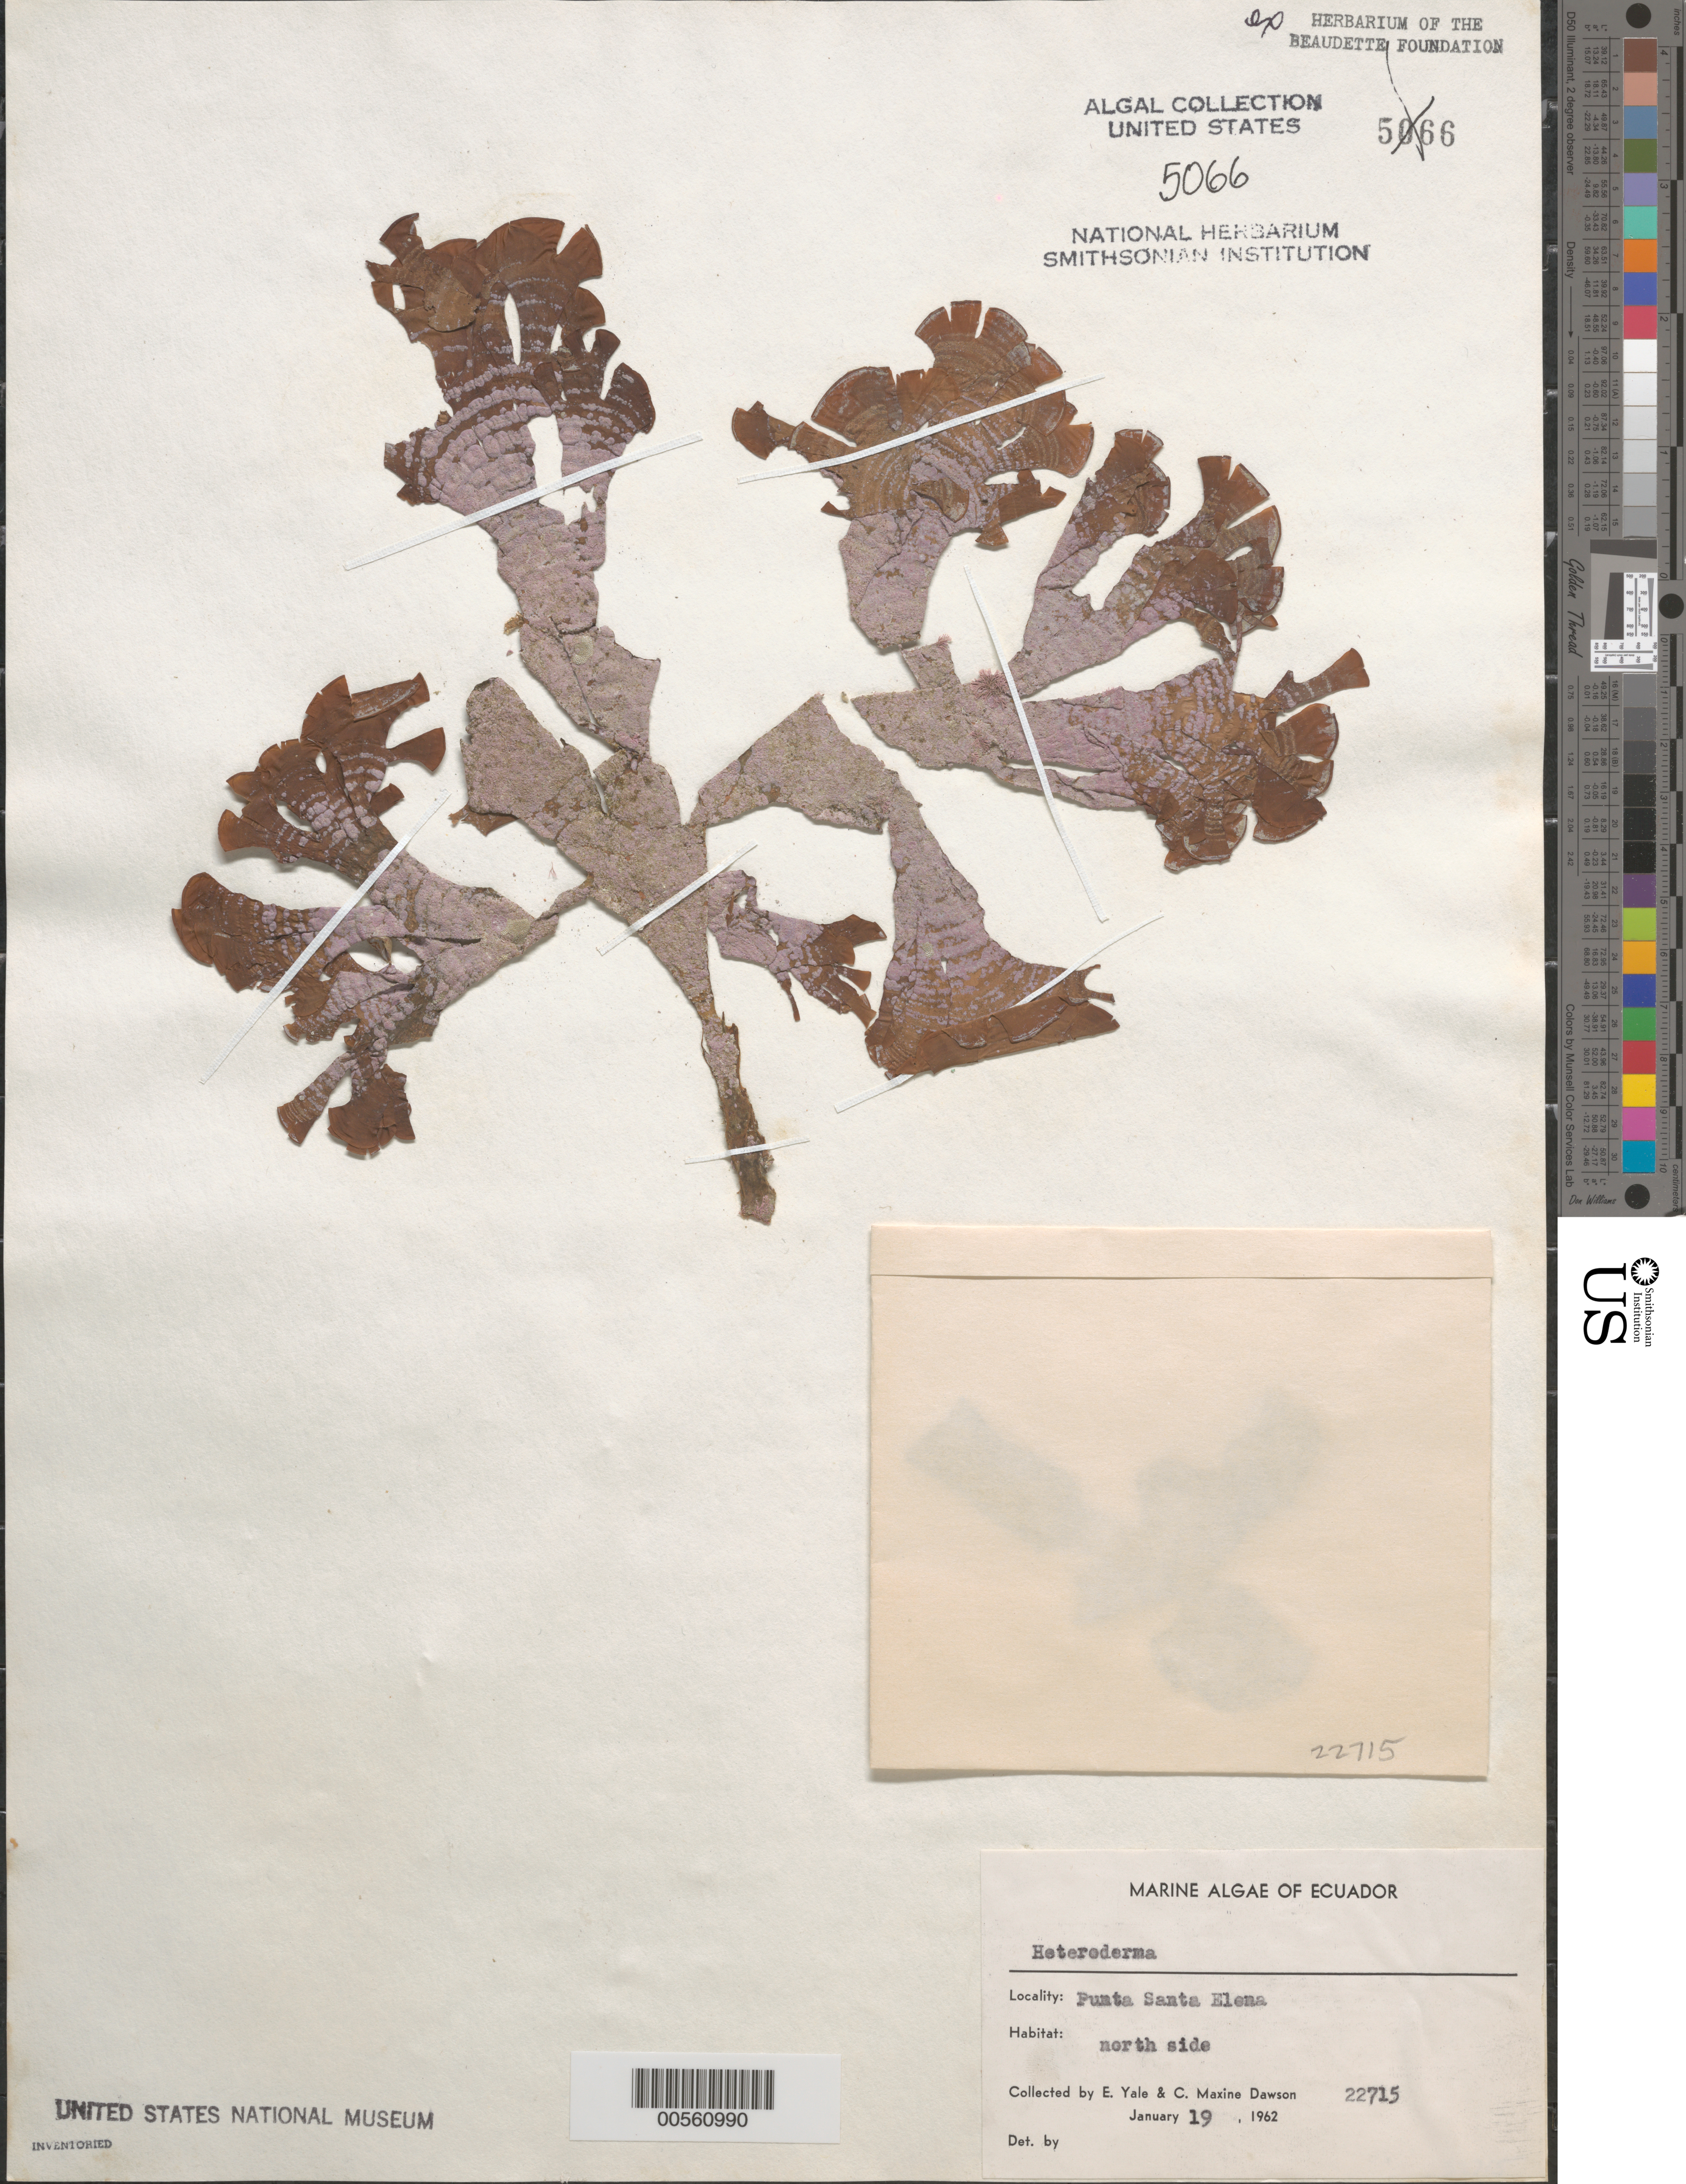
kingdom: Plantae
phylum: Rhodophyta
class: Florideophyceae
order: Corallinales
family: Corallinaceae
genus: Heteroderma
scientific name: Heteroderma sp.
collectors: E. Y. Dawson & C. M. Dawson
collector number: EYD 22715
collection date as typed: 19 Jan 1962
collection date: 1962-01-19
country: Ecuador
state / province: Guayas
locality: Punta Santa Elena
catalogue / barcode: US 5066